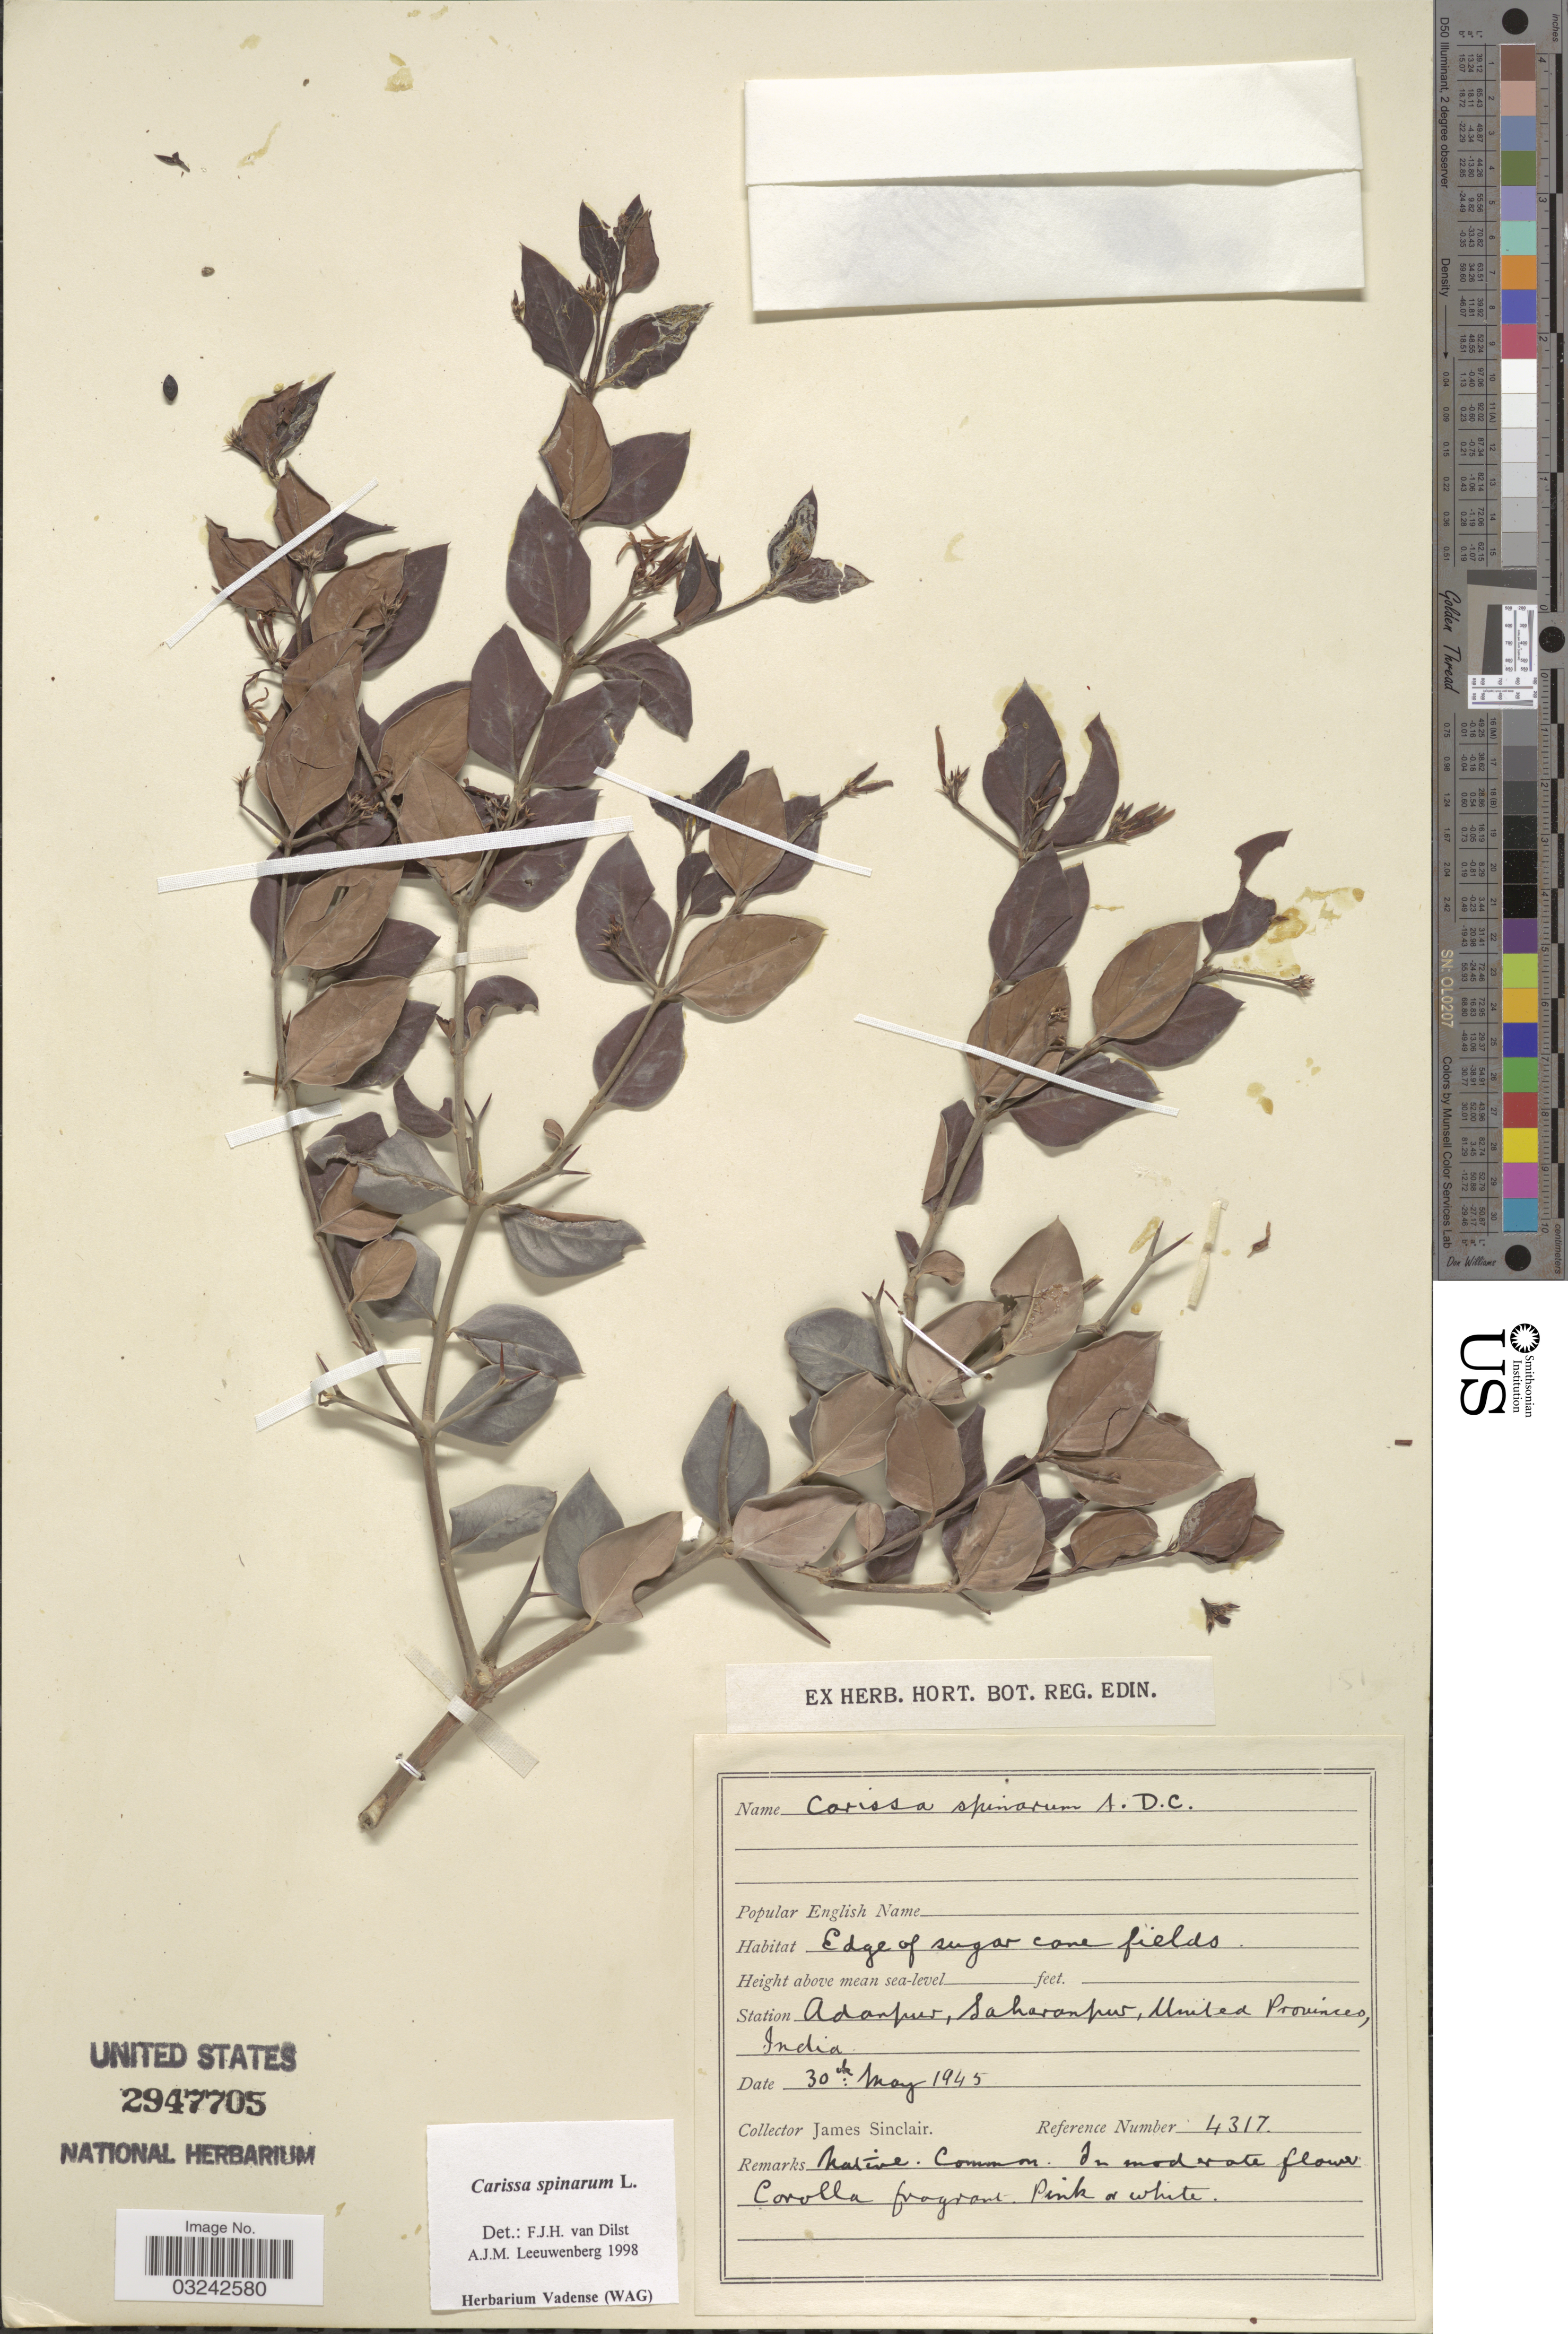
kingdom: Plantae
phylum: Tracheophyta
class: Magnoliopsida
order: Gentianales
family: Apocynaceae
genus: Carissa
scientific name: Carissa spinarum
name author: L.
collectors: J. Sinclair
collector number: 4317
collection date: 1945-05-30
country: India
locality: Station Adarpur, Saharanpur, United Provinces.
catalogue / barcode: US 2947705